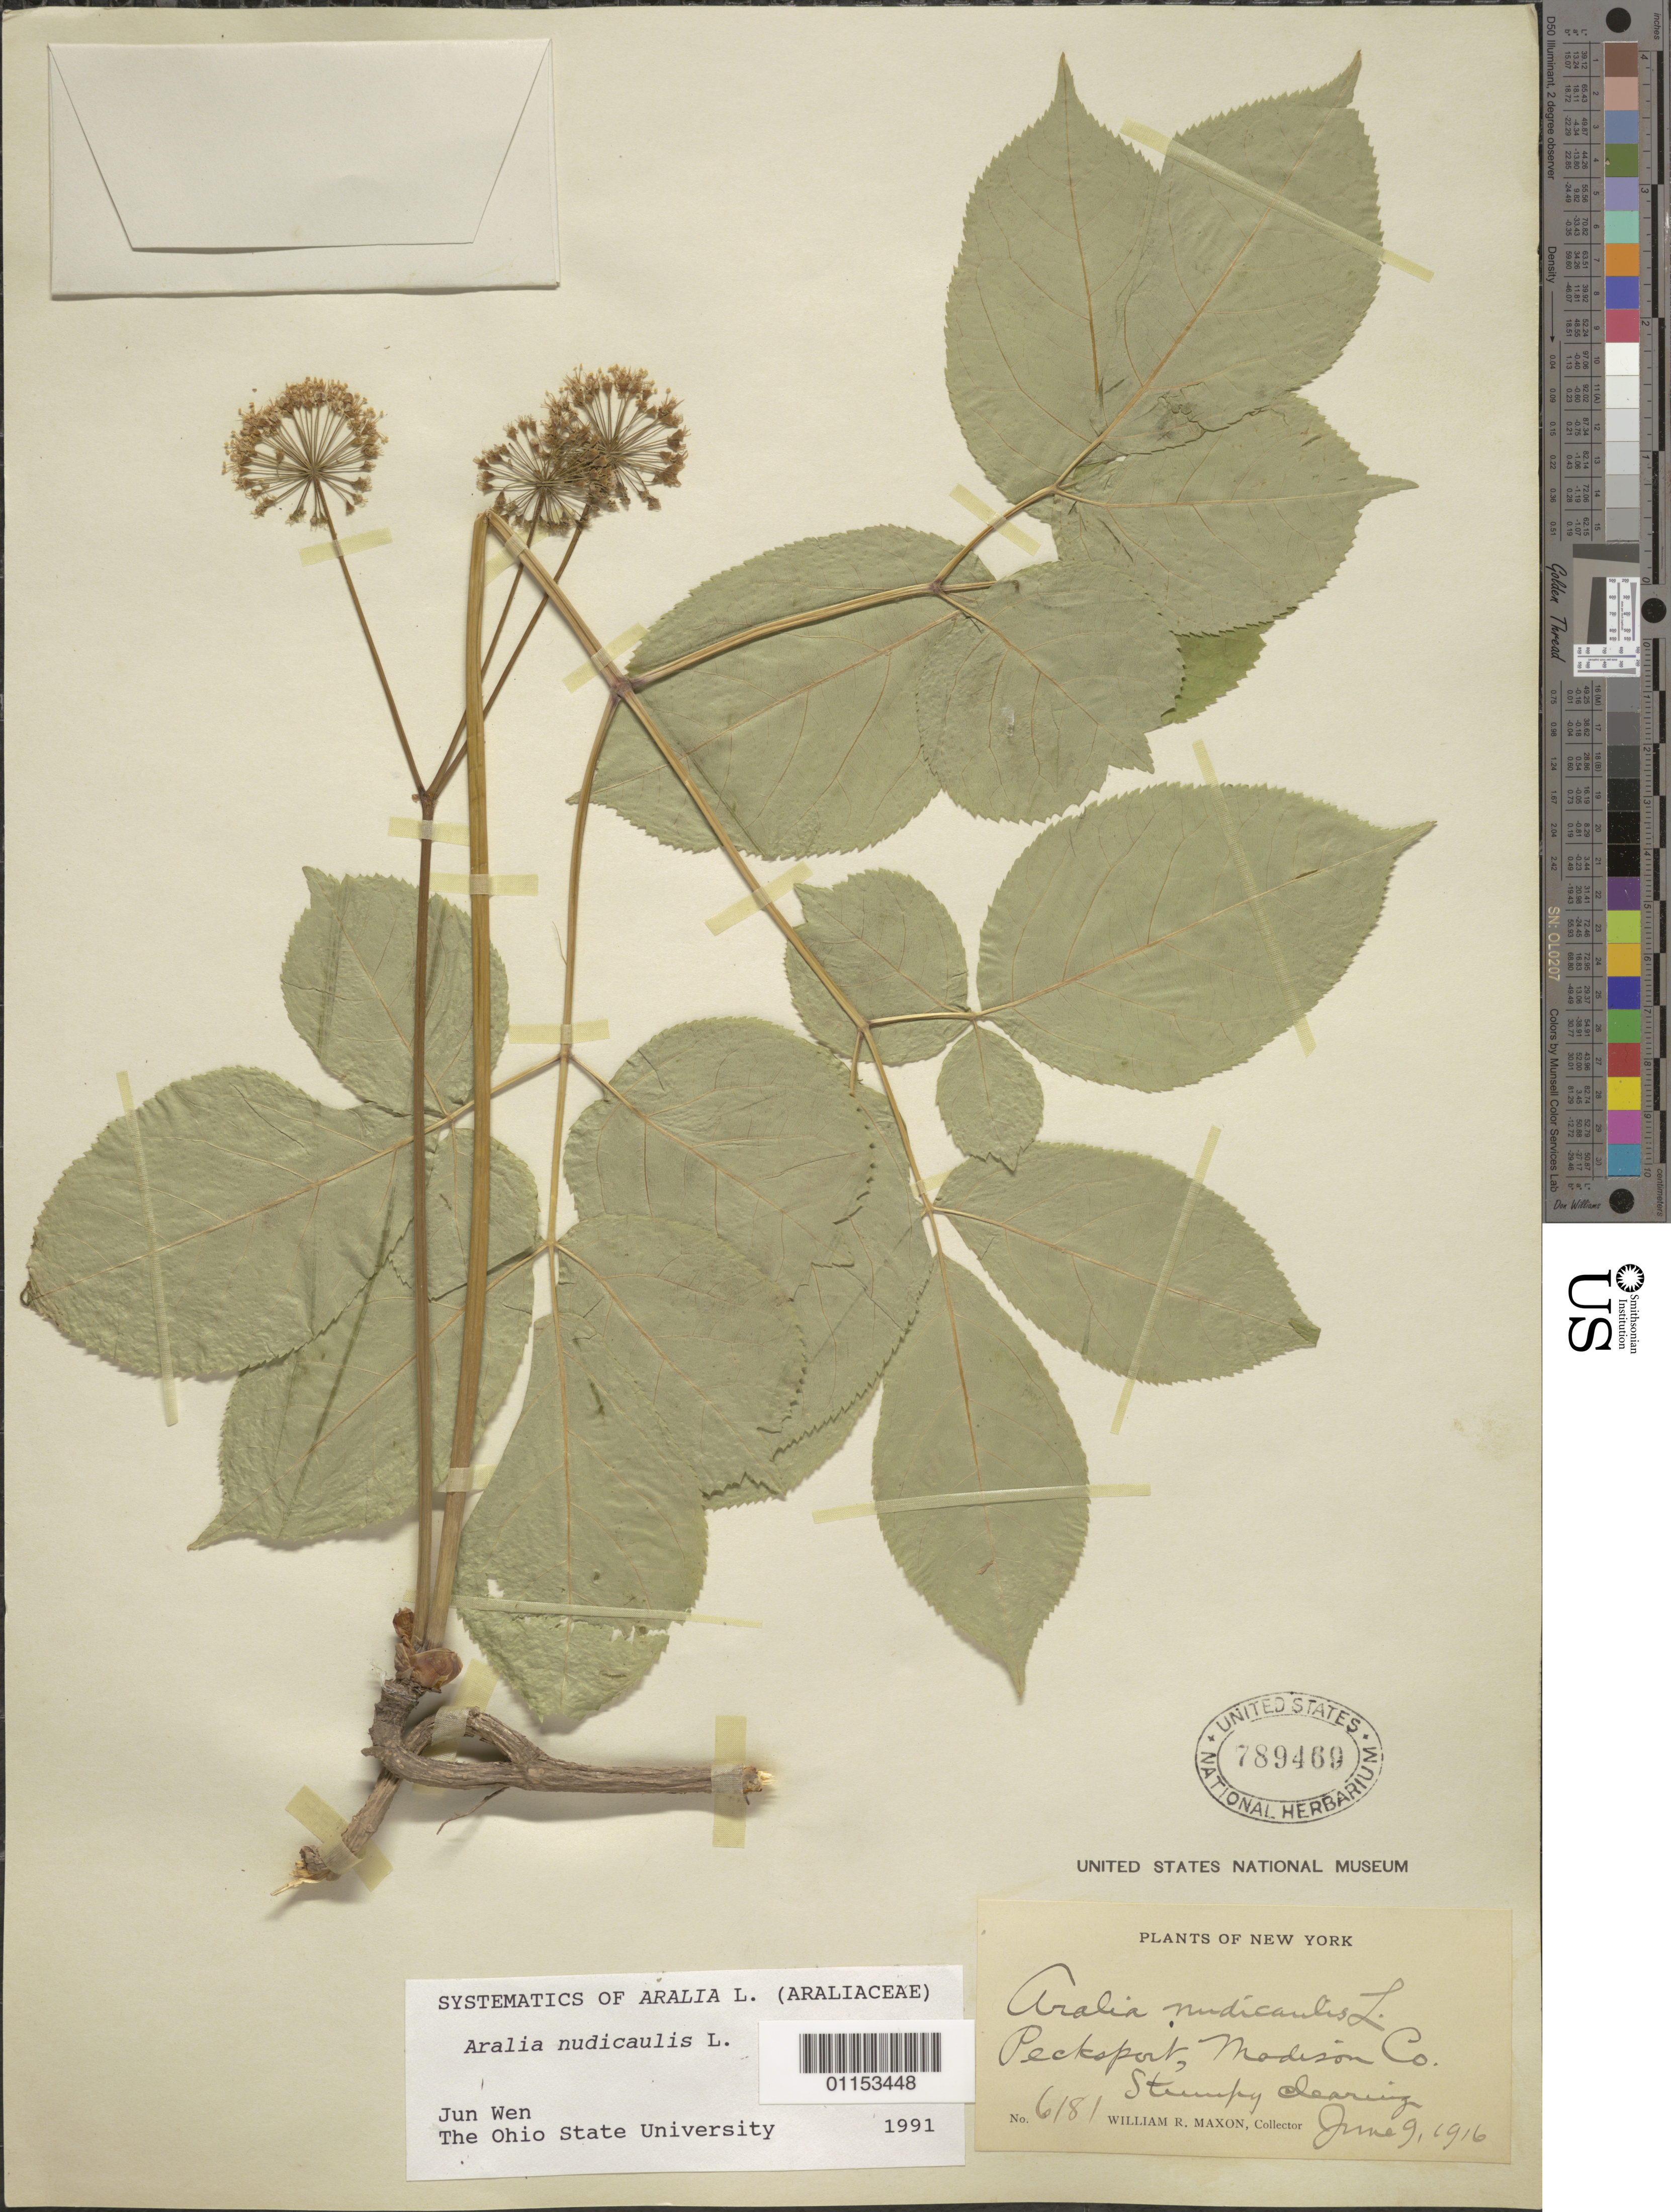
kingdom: Plantae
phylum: Tracheophyta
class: Magnoliopsida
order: Apiales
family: Araliaceae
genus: Aralia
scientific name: Aralia nudicaulis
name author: L.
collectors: W. R. Maxon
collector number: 6181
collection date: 1916-06-09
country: United States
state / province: New York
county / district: Madison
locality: Pecksport.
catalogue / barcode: US 789469